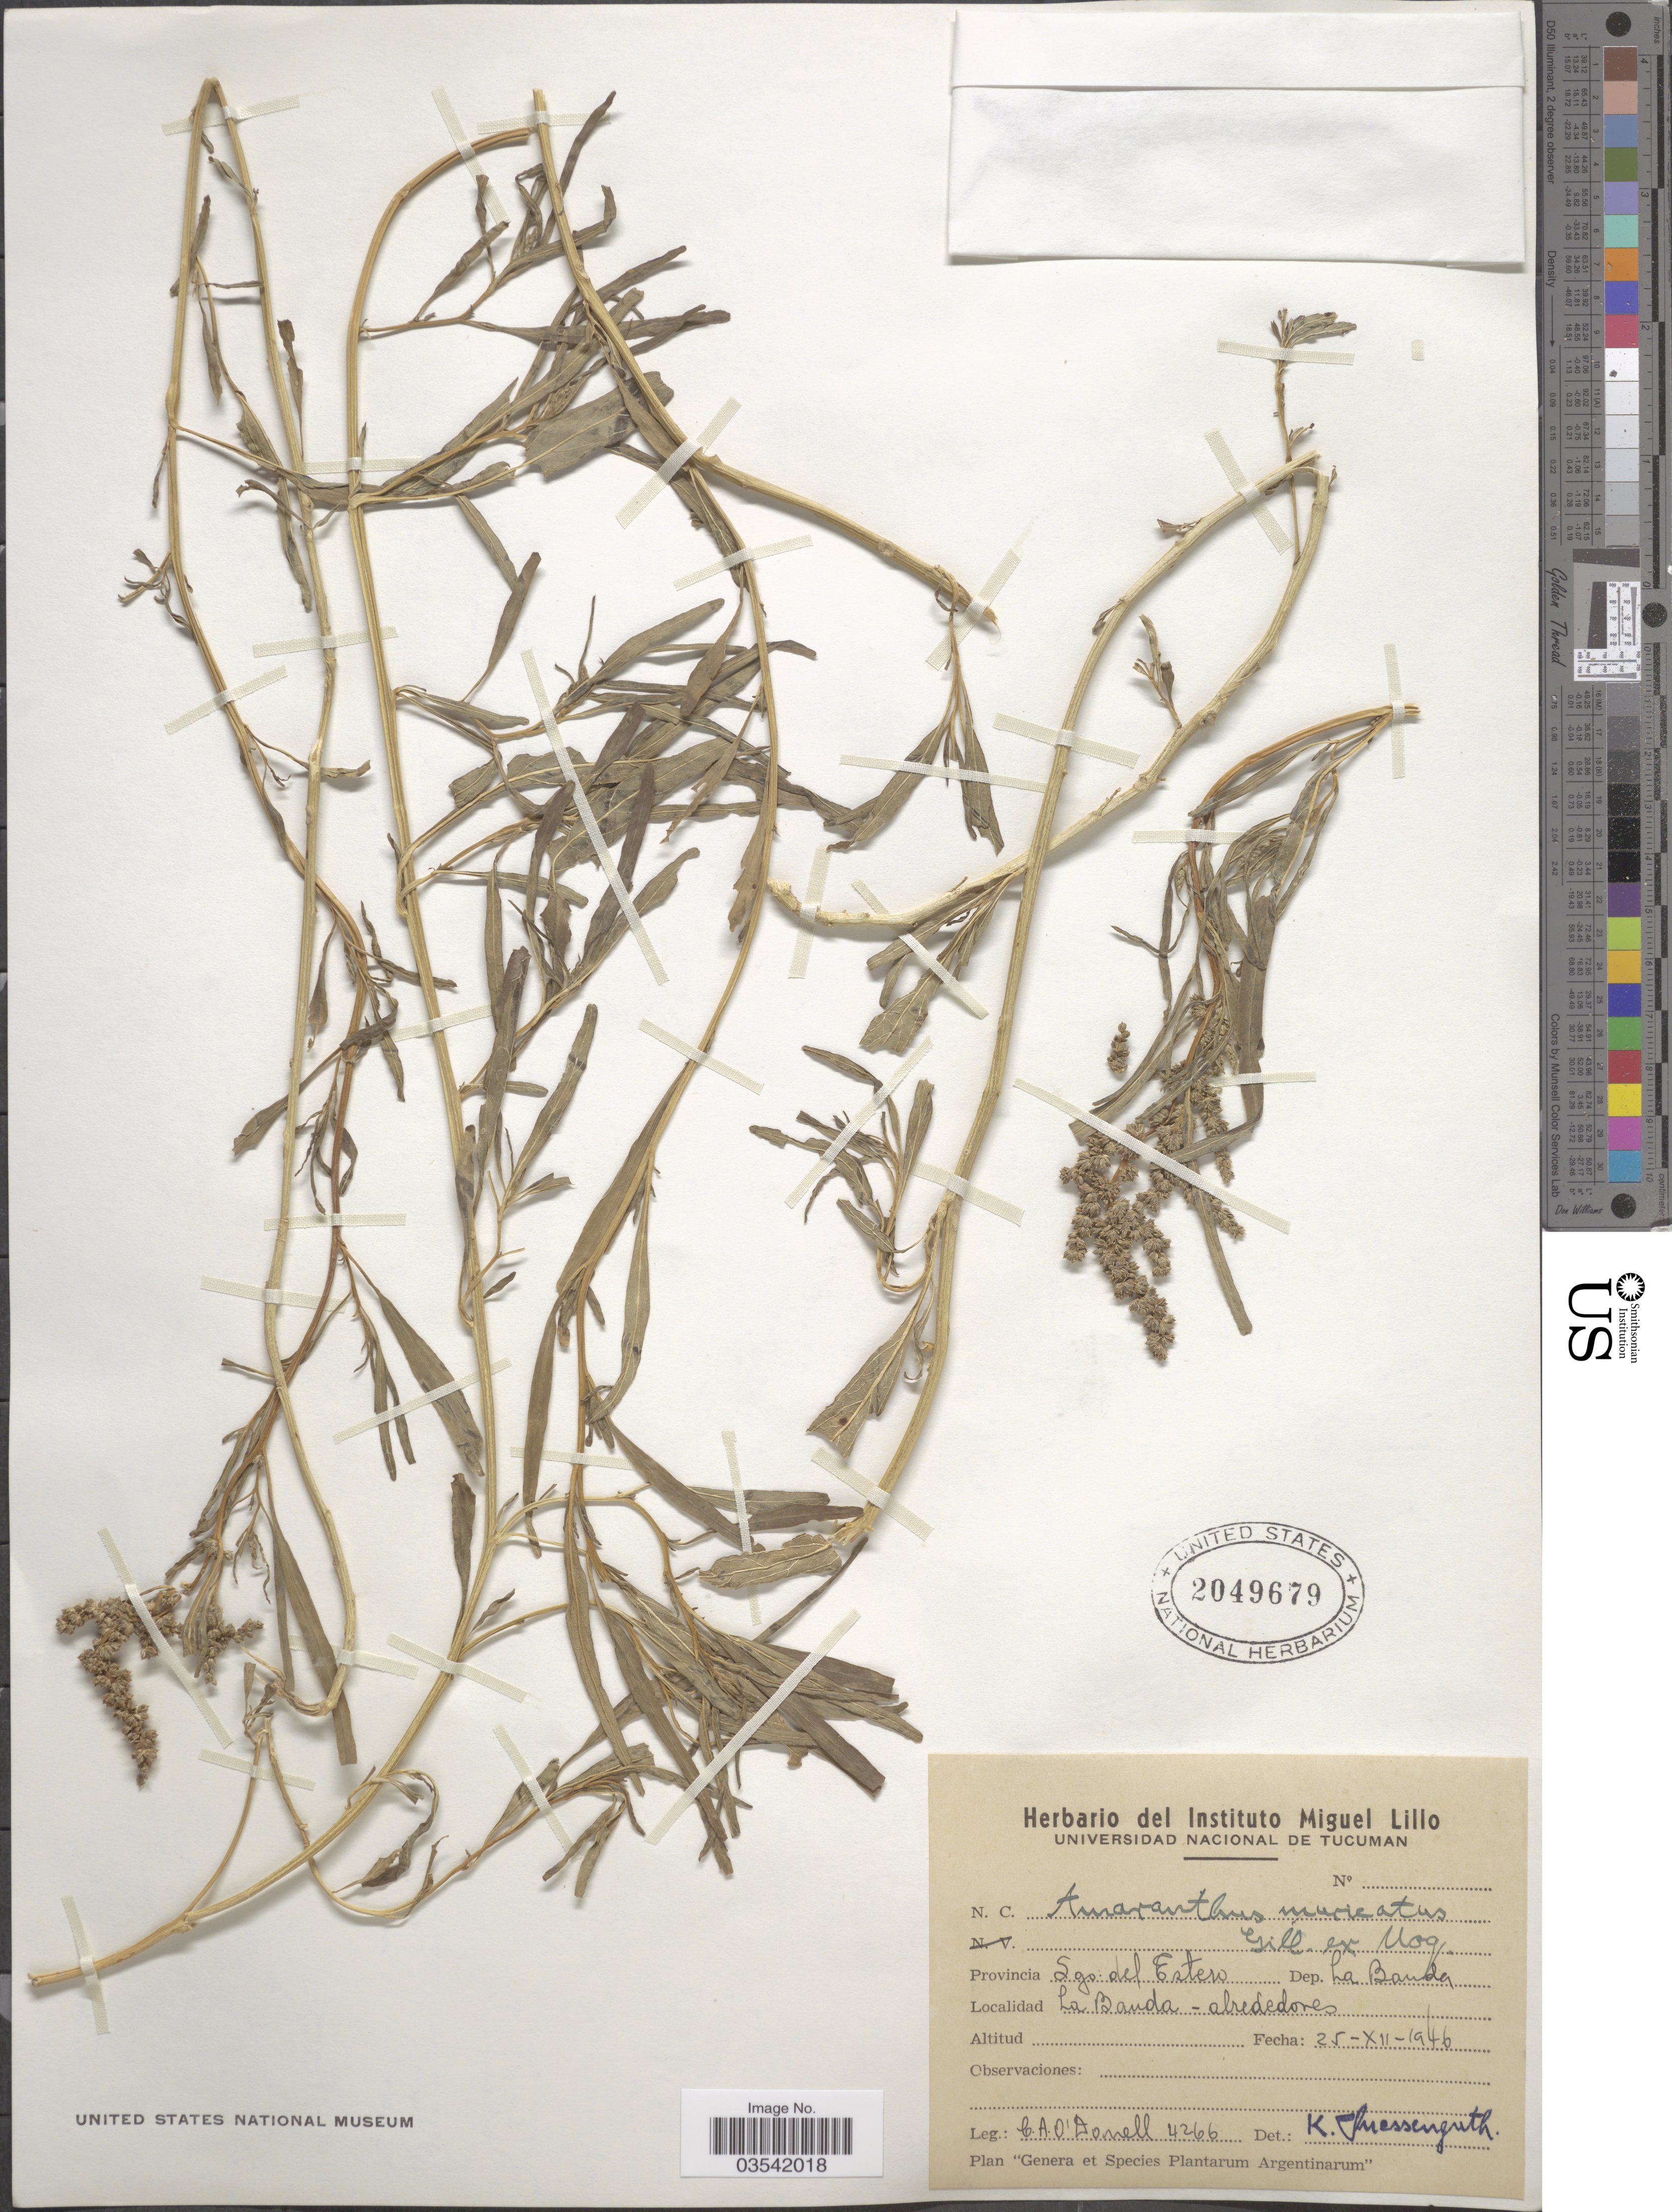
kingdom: Plantae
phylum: Tracheophyta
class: Magnoliopsida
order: Caryophyllales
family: Amaranthaceae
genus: Amaranthus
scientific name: Amaranthus muricatus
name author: (Moq.) Hieron.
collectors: C. A. O'Donell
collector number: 4266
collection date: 1946-12-25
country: Argentina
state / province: Santiago del Estero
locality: Dep. La Banda. La Banda-alrededores.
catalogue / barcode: US 2049679